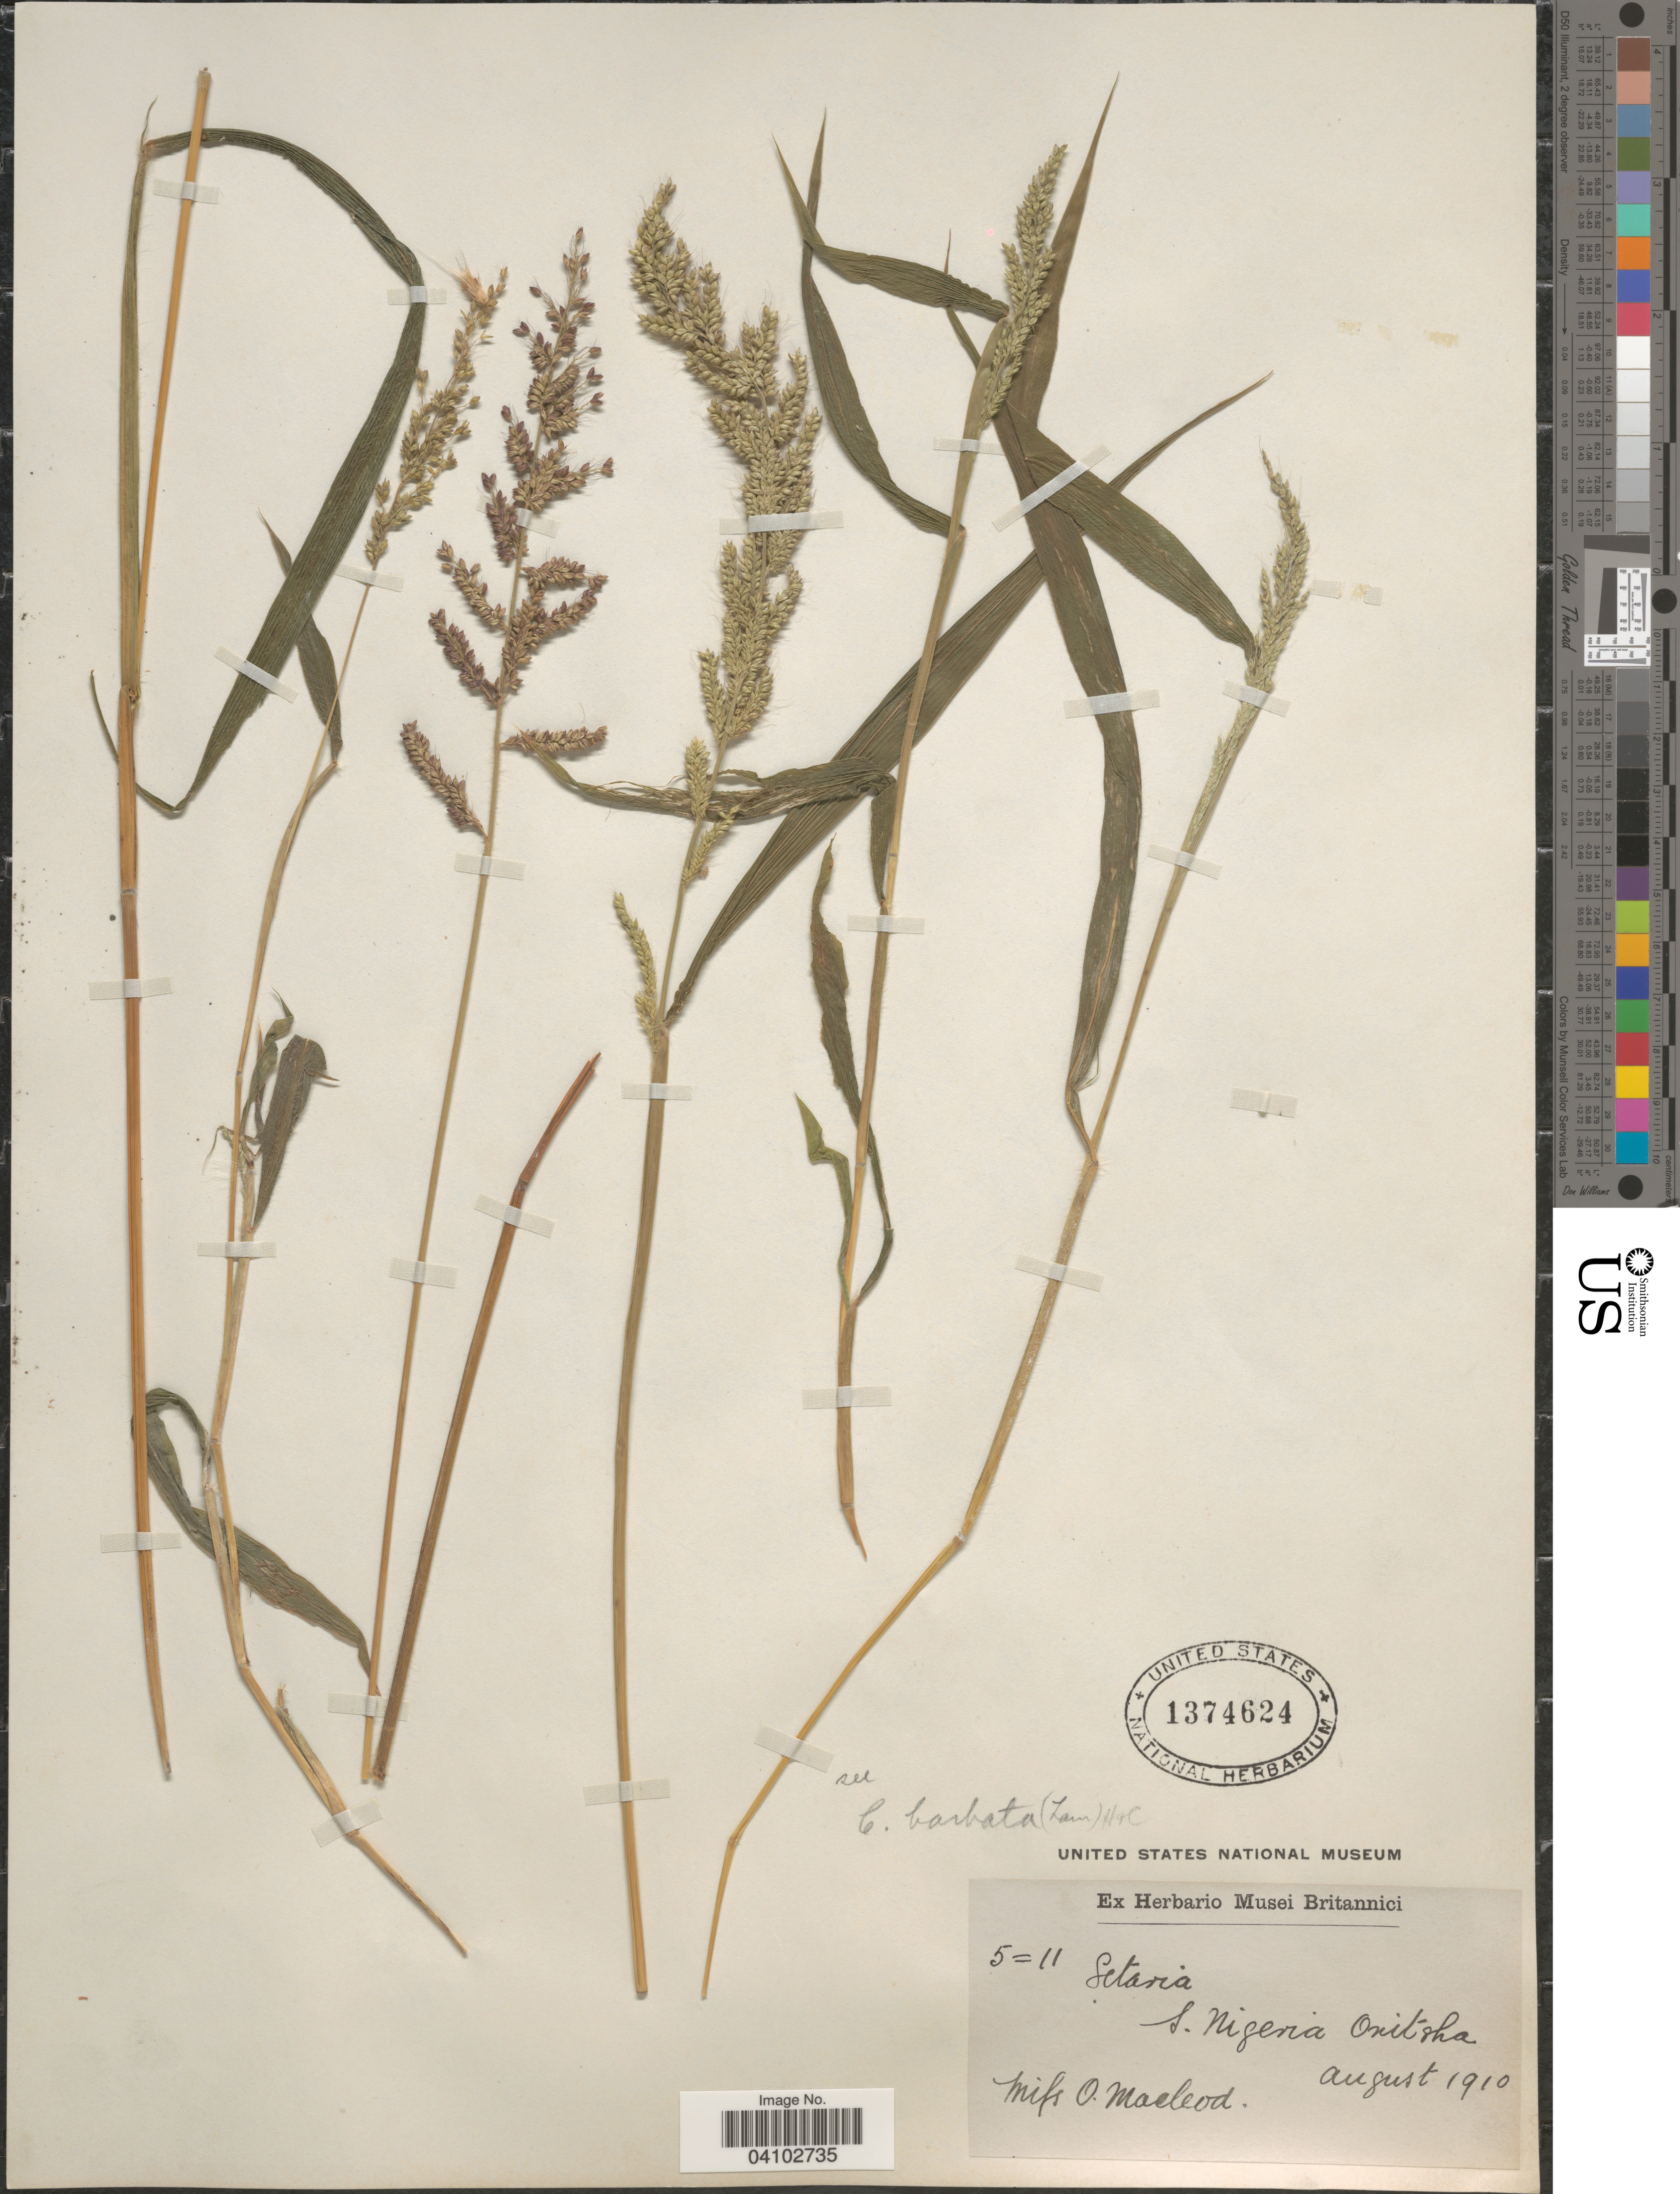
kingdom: Plantae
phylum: Tracheophyta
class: Liliopsida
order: Poales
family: Poaceae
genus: Setaria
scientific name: Setaria barbata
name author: (Lam.) Kunth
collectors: O. Macleod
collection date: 1910-08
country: Nigeria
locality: S. Nigeria Onitsha.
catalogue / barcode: US 1374624